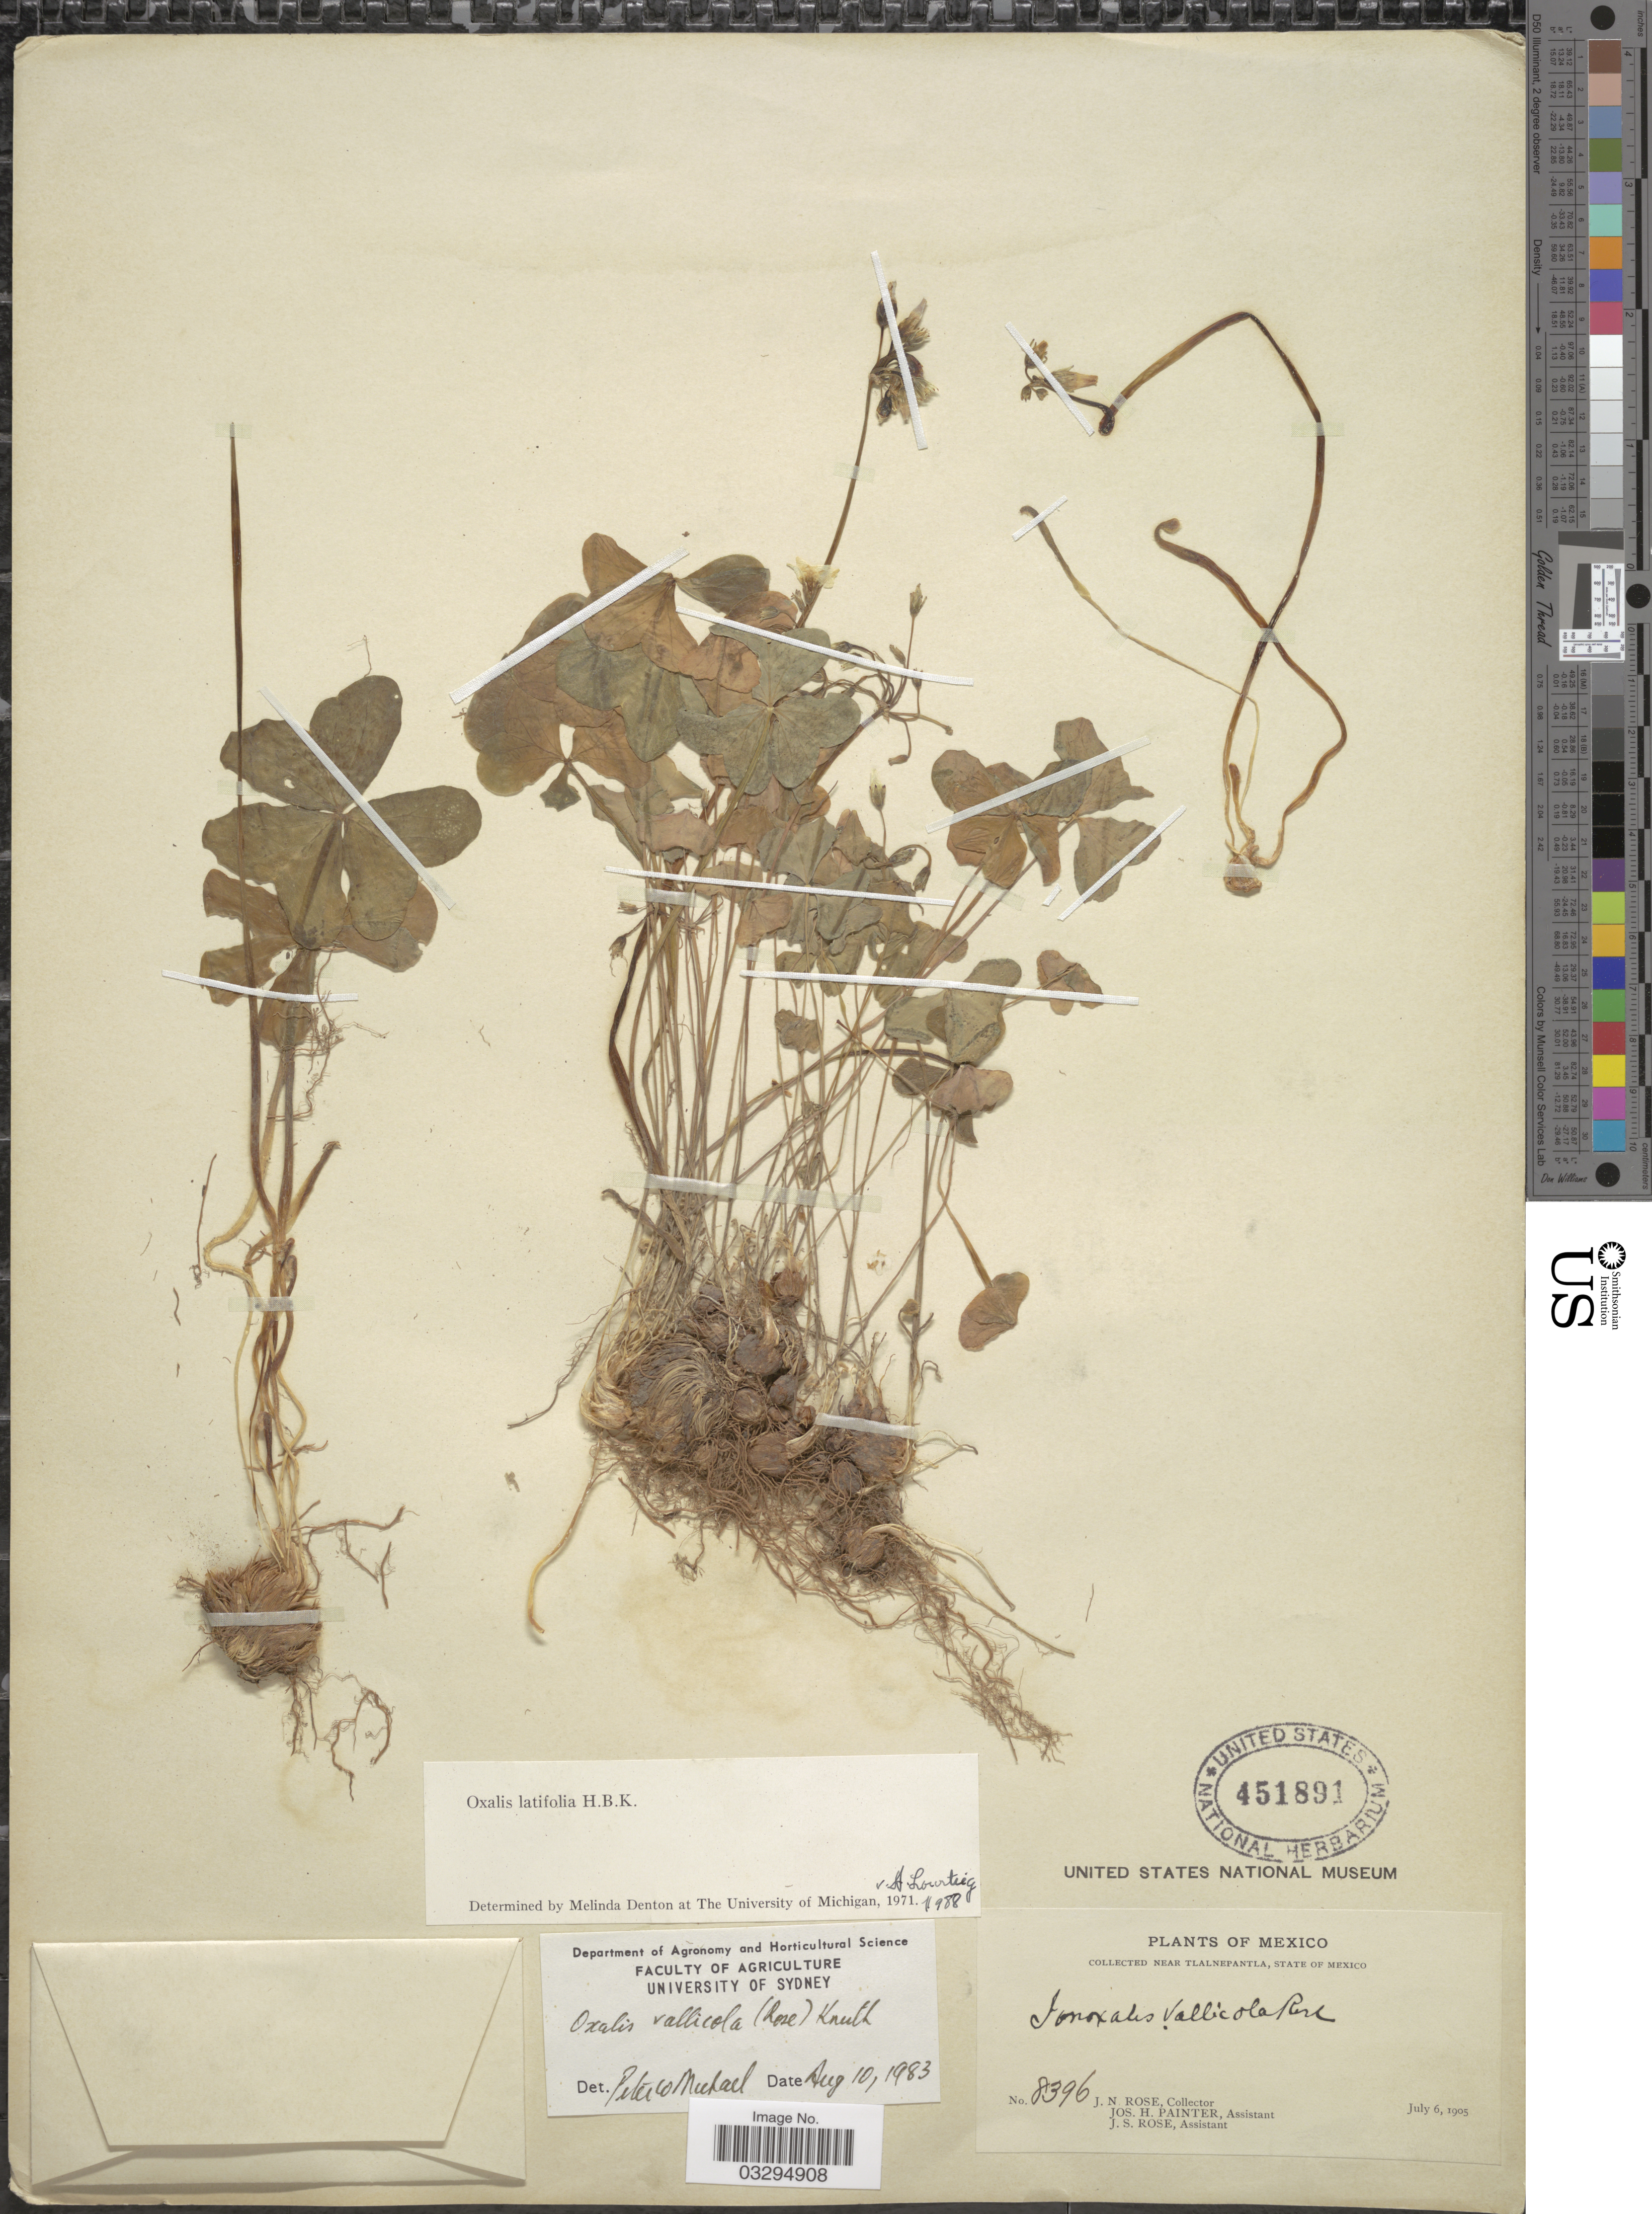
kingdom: Plantae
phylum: Tracheophyta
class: Magnoliopsida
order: Oxalidales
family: Oxalidaceae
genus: Oxalis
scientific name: Oxalis latifolia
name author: Kunth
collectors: J. N. Rose, J. H. Painter & J. S. Rose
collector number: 8396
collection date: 1905-07-06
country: Mexico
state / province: México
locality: Near Tlalnepantla.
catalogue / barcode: US 451891